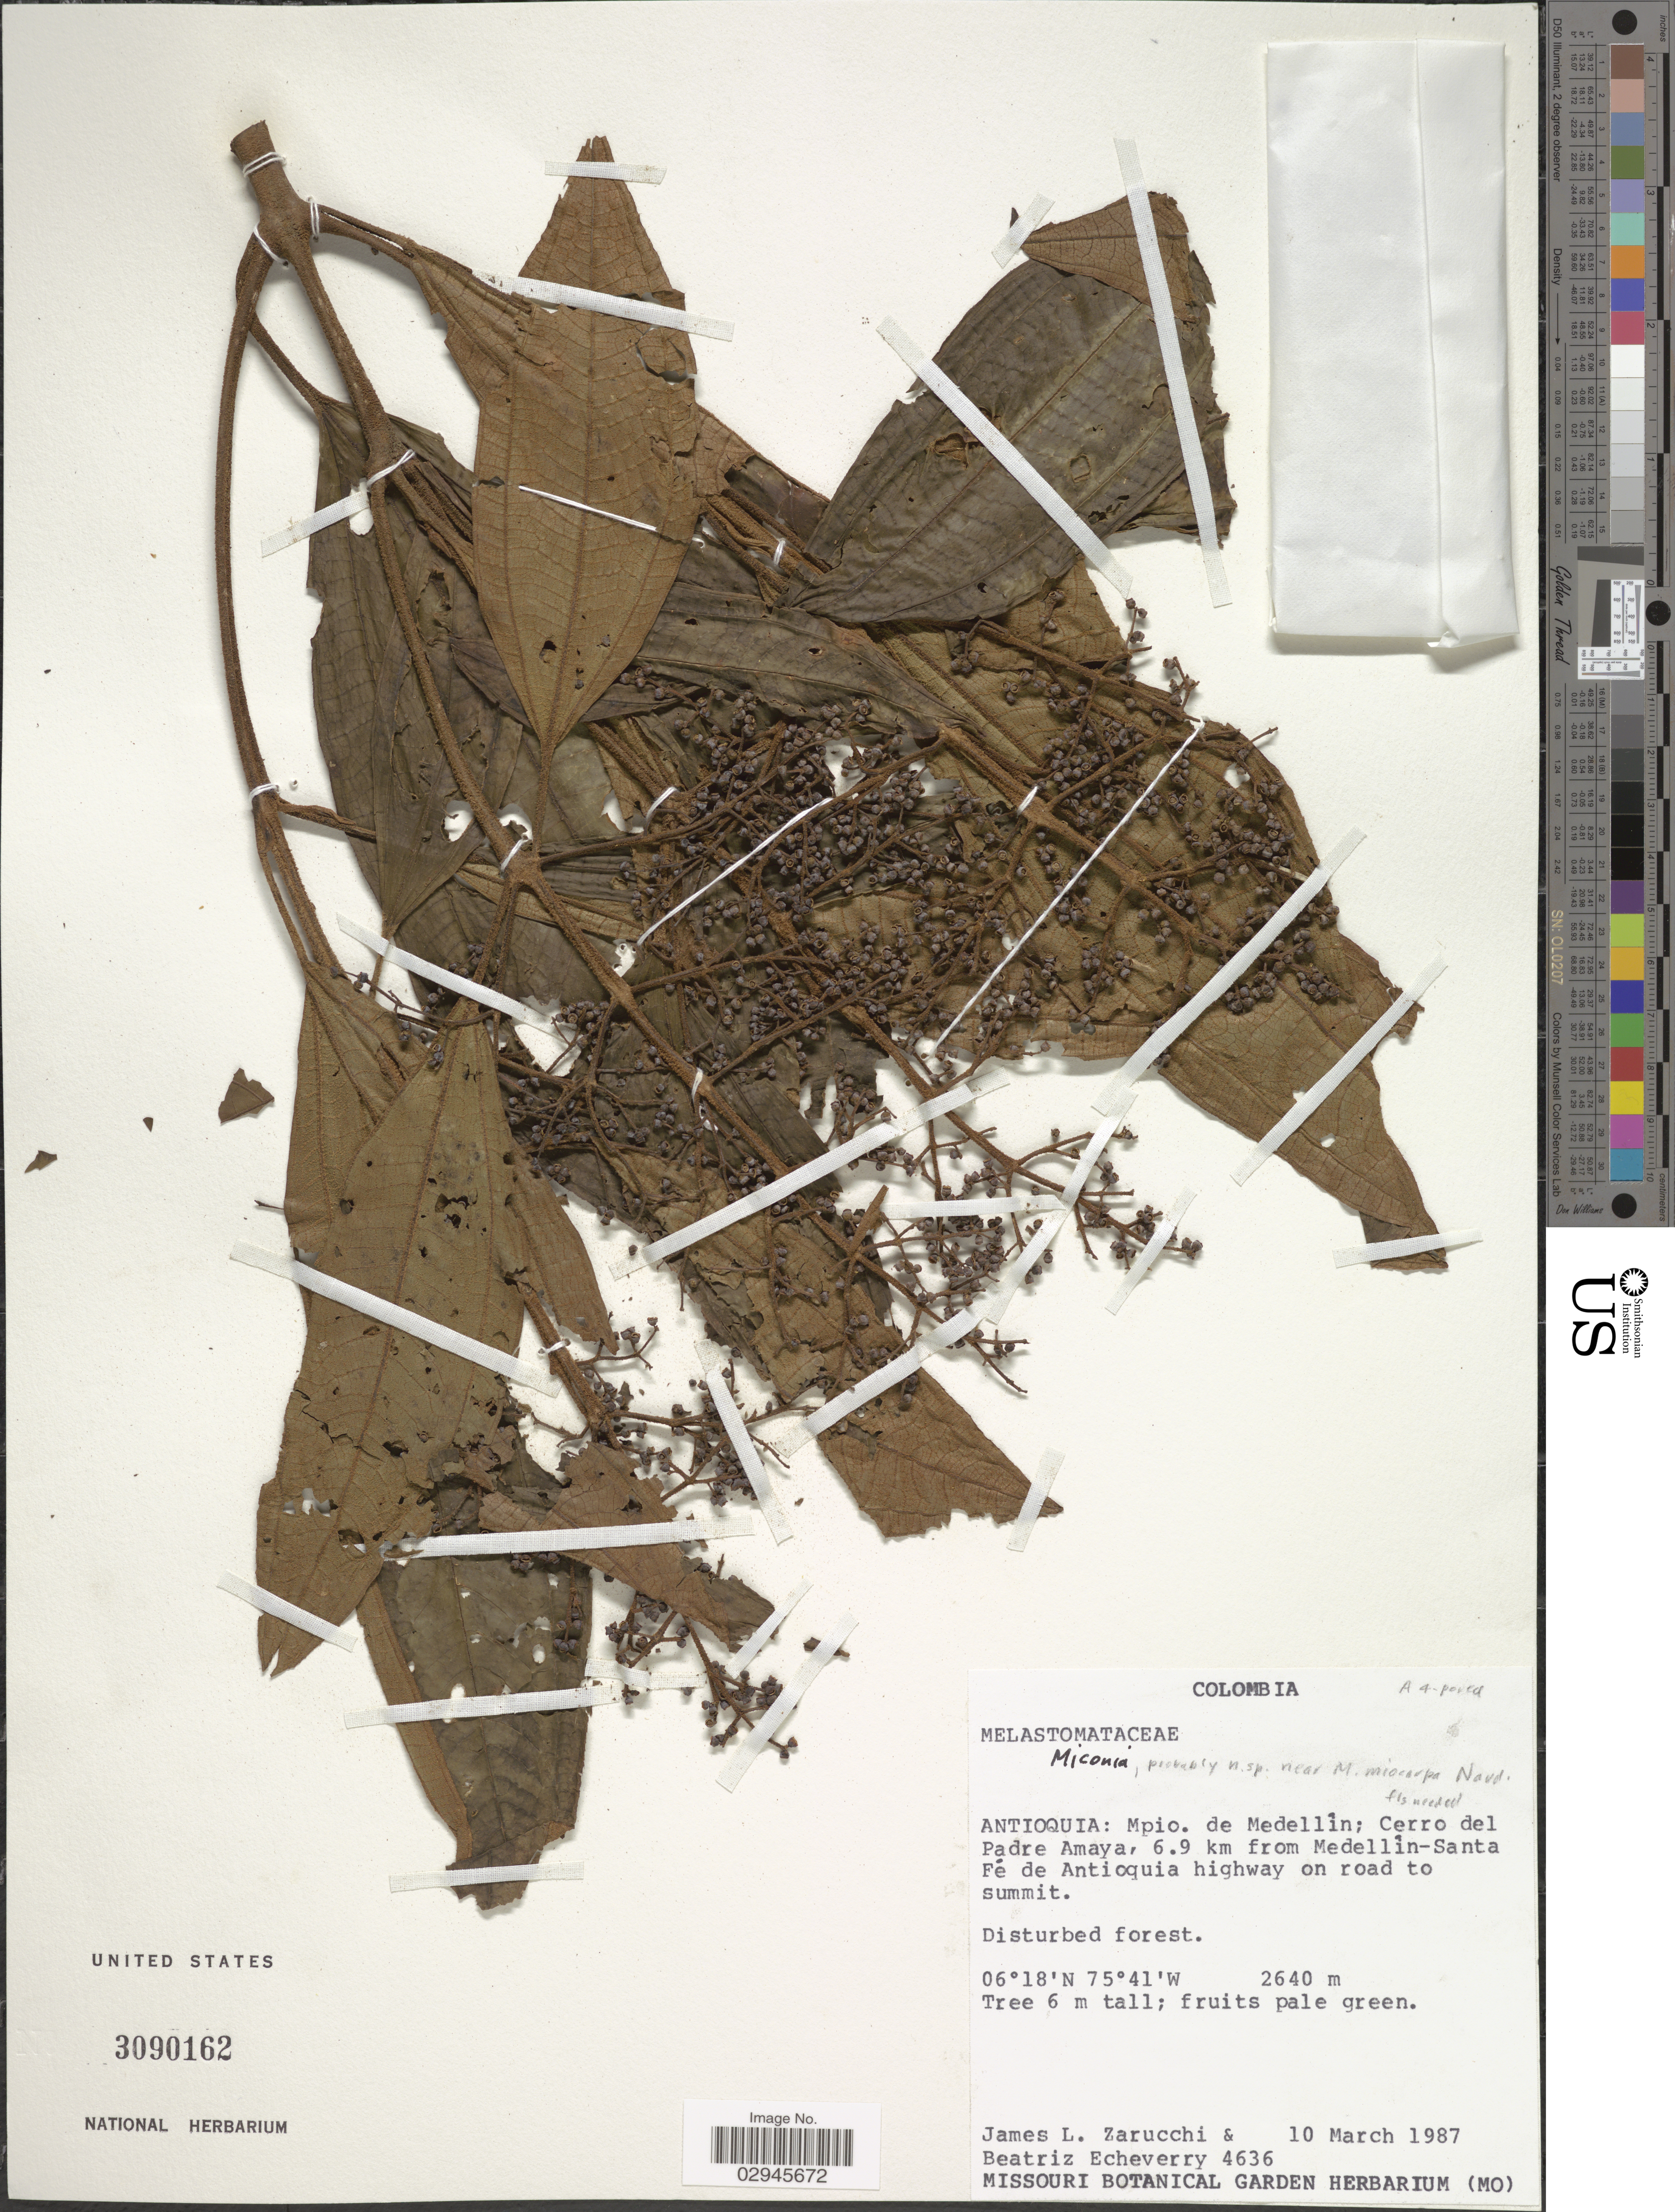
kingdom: Plantae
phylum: Tracheophyta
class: Magnoliopsida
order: Myrtales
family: Melastomataceae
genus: Miconia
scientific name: Miconia sp.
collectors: J. L. Zarucchi & B. Echeverry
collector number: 4636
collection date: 1987-03-10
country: Colombia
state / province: Antioquia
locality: Mpio. de Medellín; Cerro del Padre Amaya, 6.9 km from Medellín-Santa Fé de Antioquia highway on road to summit.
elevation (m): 2640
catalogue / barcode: US 3090162